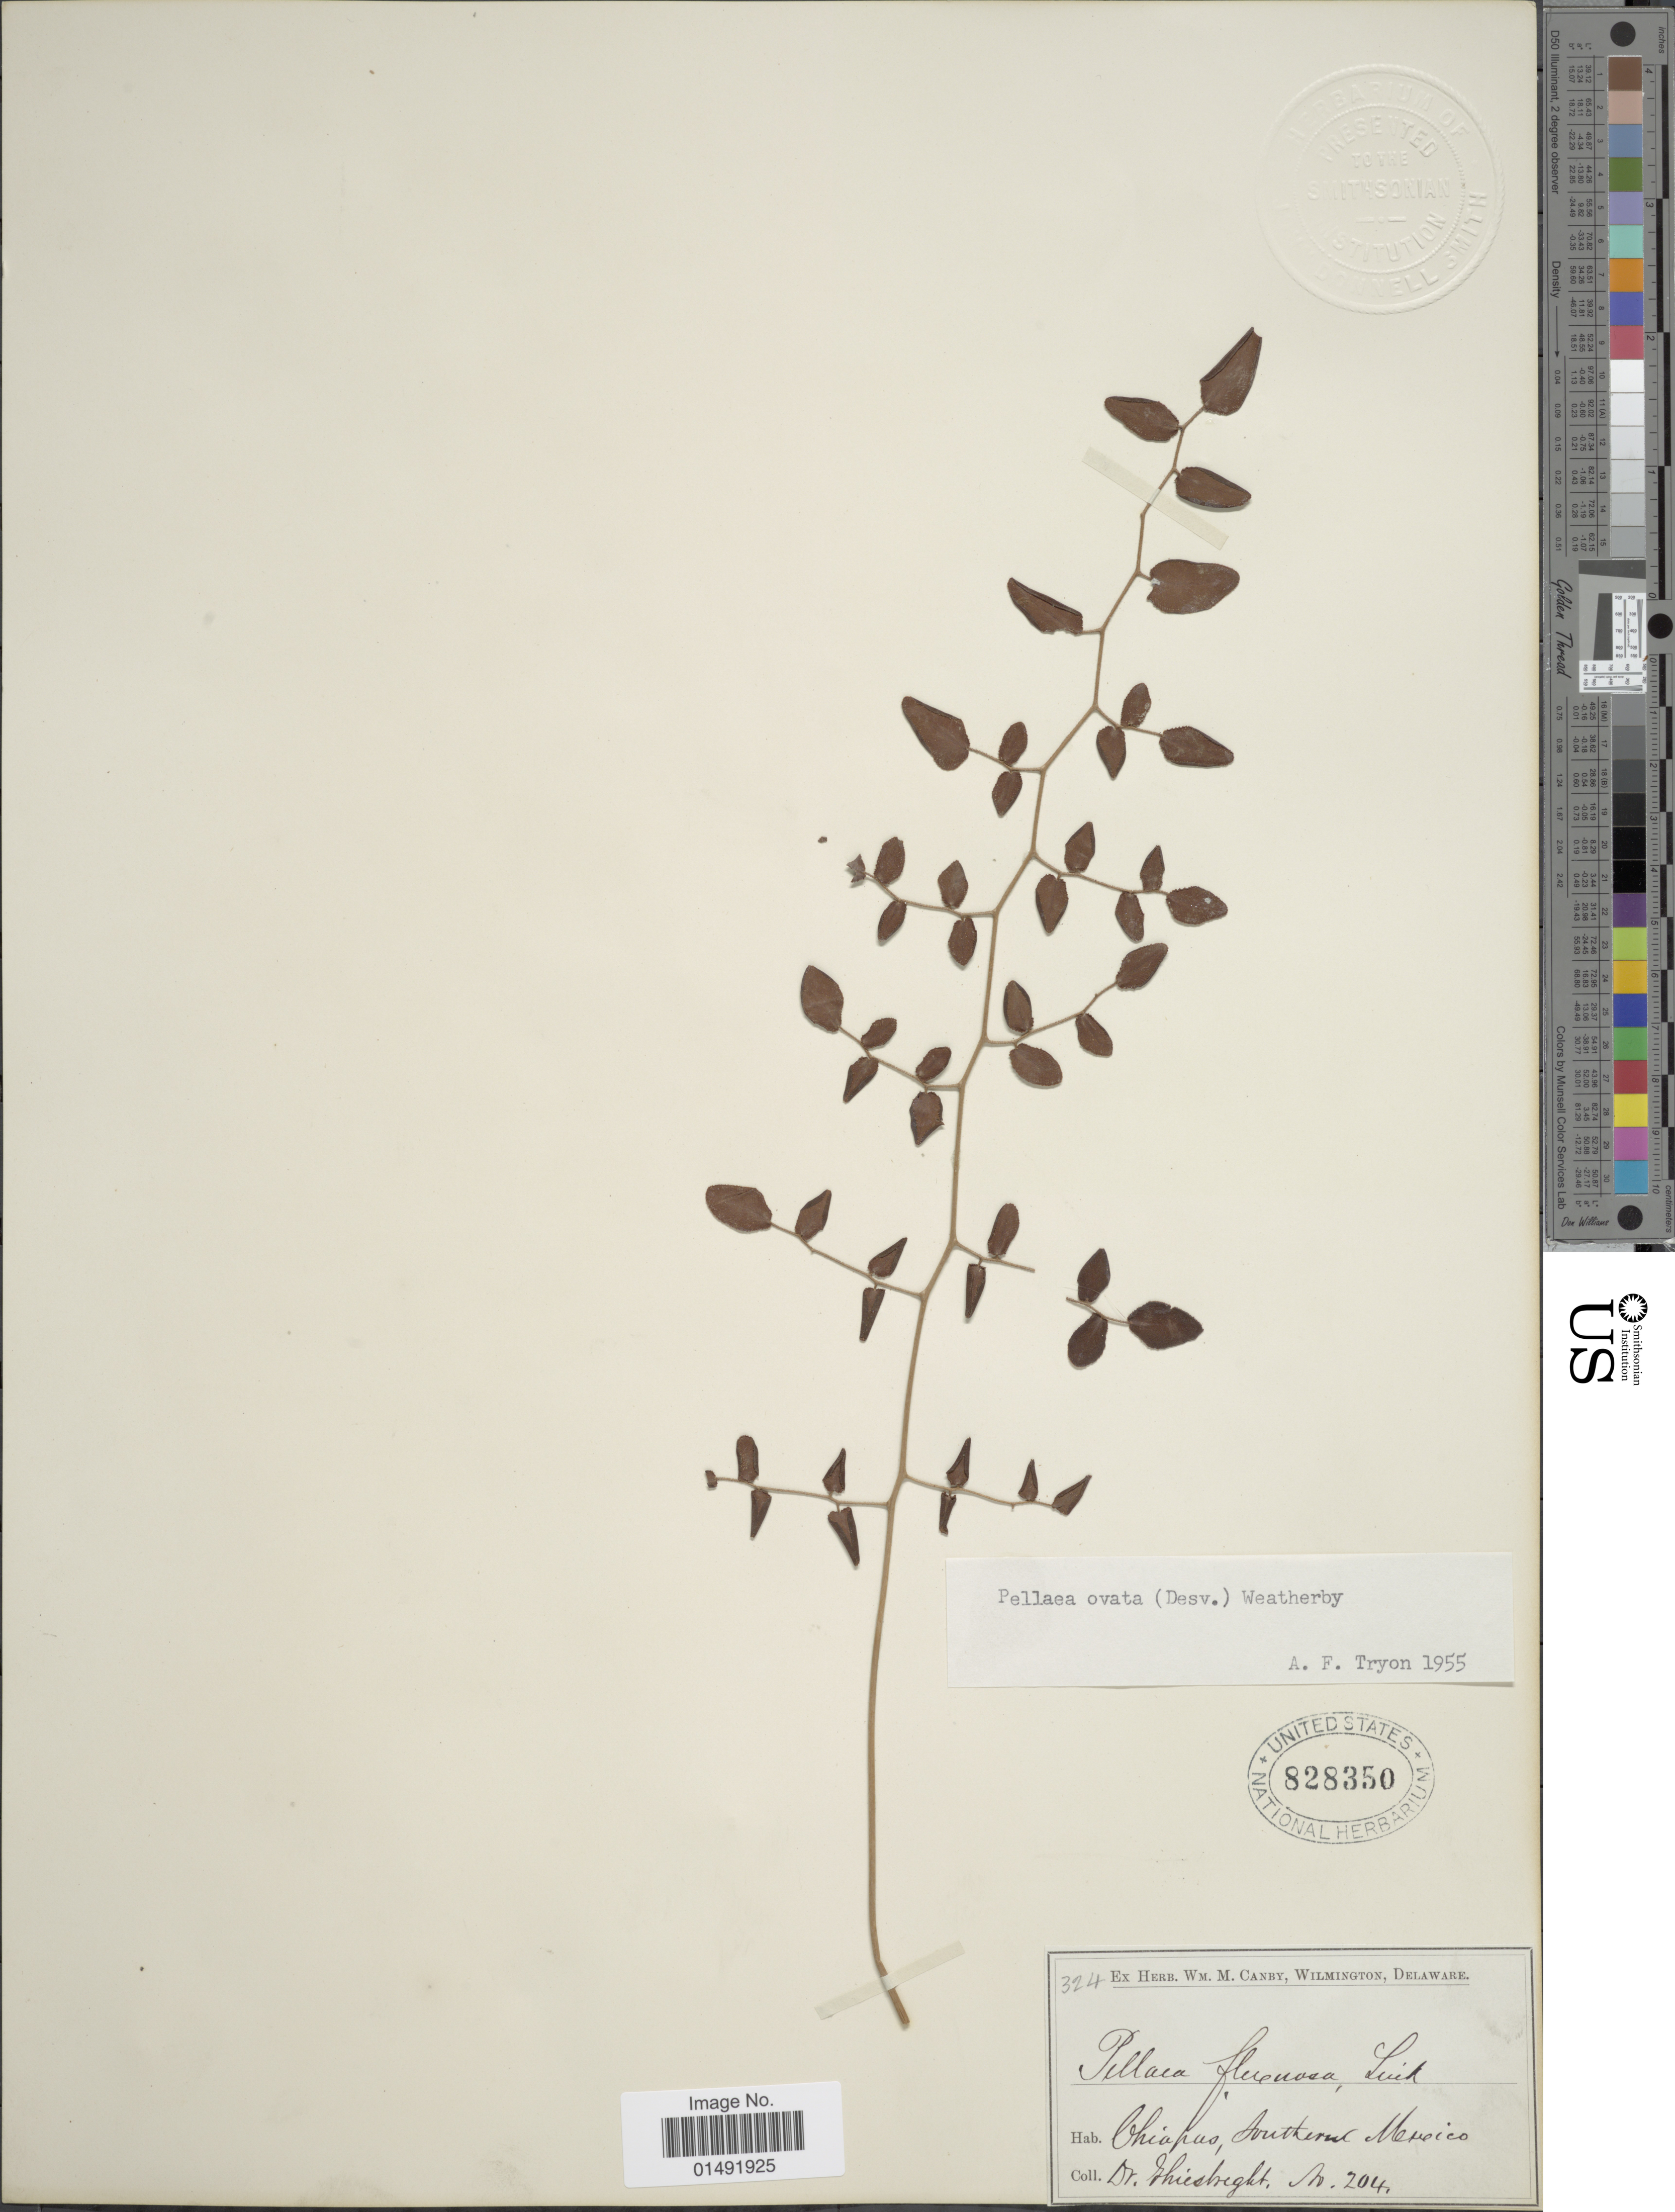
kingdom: Plantae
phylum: Tracheophyta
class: Polypodiopsida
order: Polypodiales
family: Pteridaceae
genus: Pellaea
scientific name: Pellaea ovata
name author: (Desv.) Weath.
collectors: A. B. Ghiesbreght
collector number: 204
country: Mexico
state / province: Chiapas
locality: Southern Mexico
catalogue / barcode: US 828350